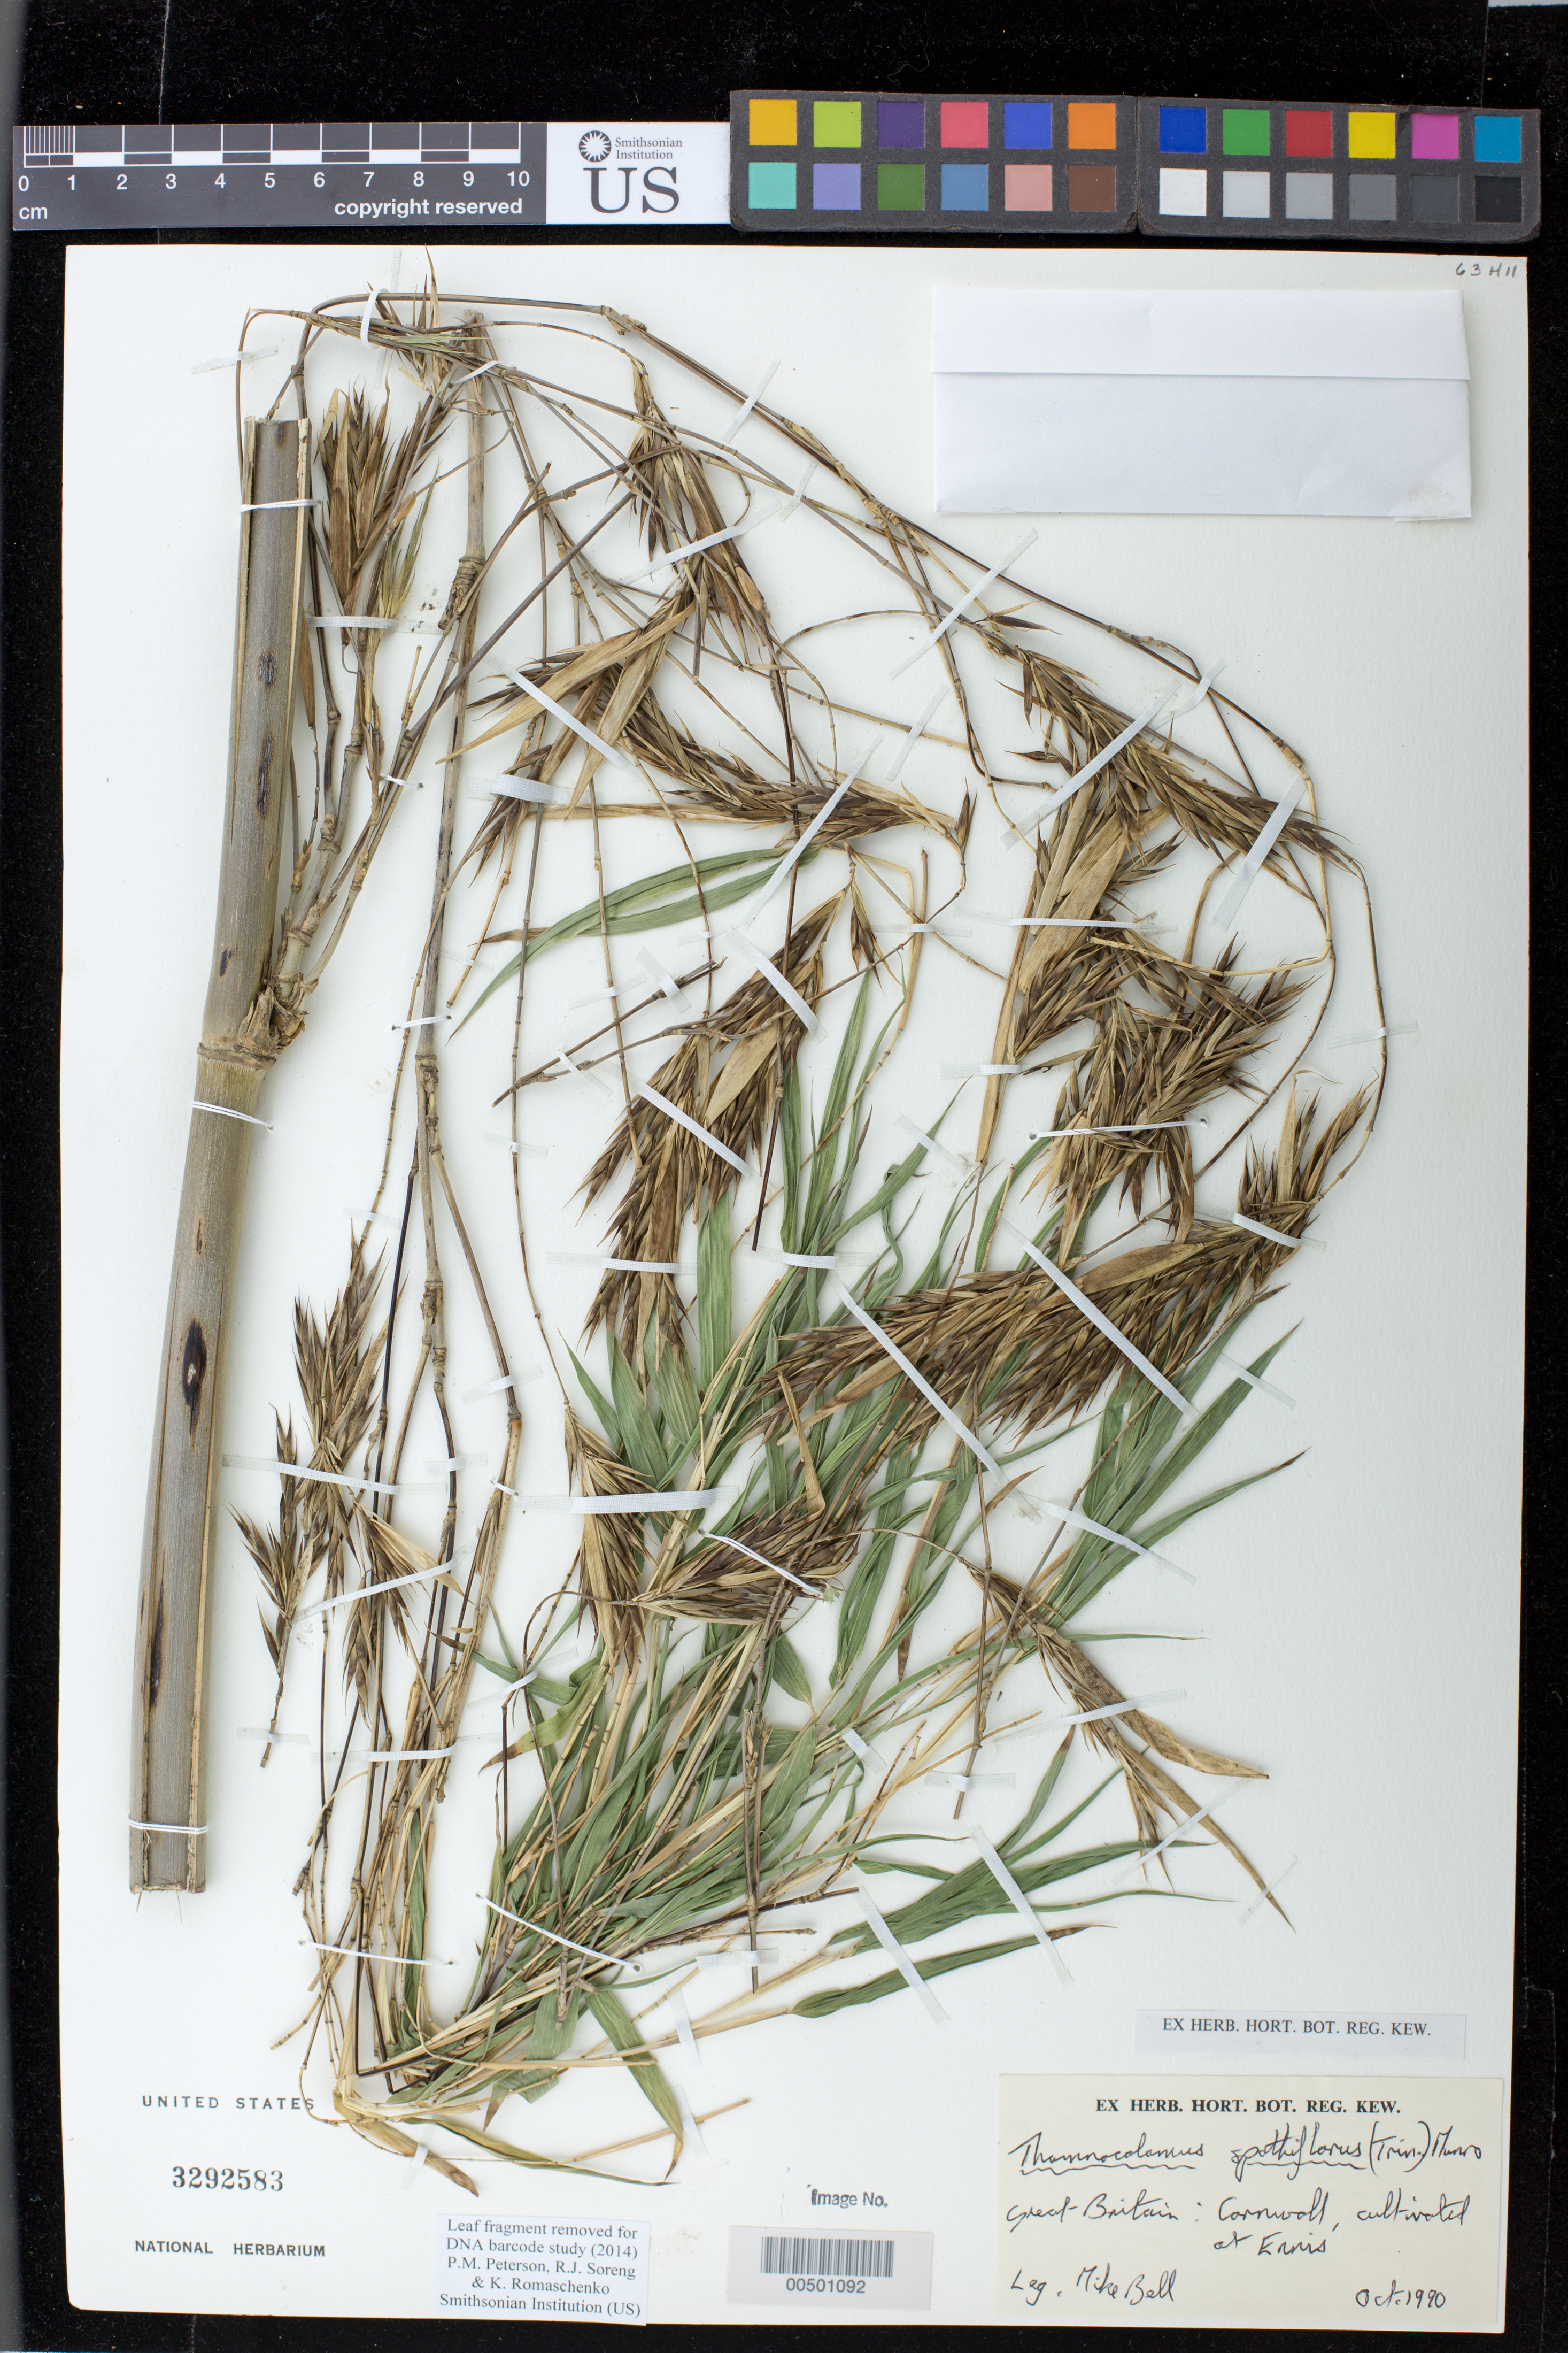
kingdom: Plantae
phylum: Tracheophyta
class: Liliopsida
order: Poales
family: Poaceae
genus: Thamnocalamus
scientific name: Thamnocalamus spathiflorus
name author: (Trin.) Munro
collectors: M. Bell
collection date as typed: Oct 1990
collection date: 1990-10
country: United Kingdom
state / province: England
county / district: Cornwall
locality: Cornwall, cultivated at ennis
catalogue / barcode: US 3292583